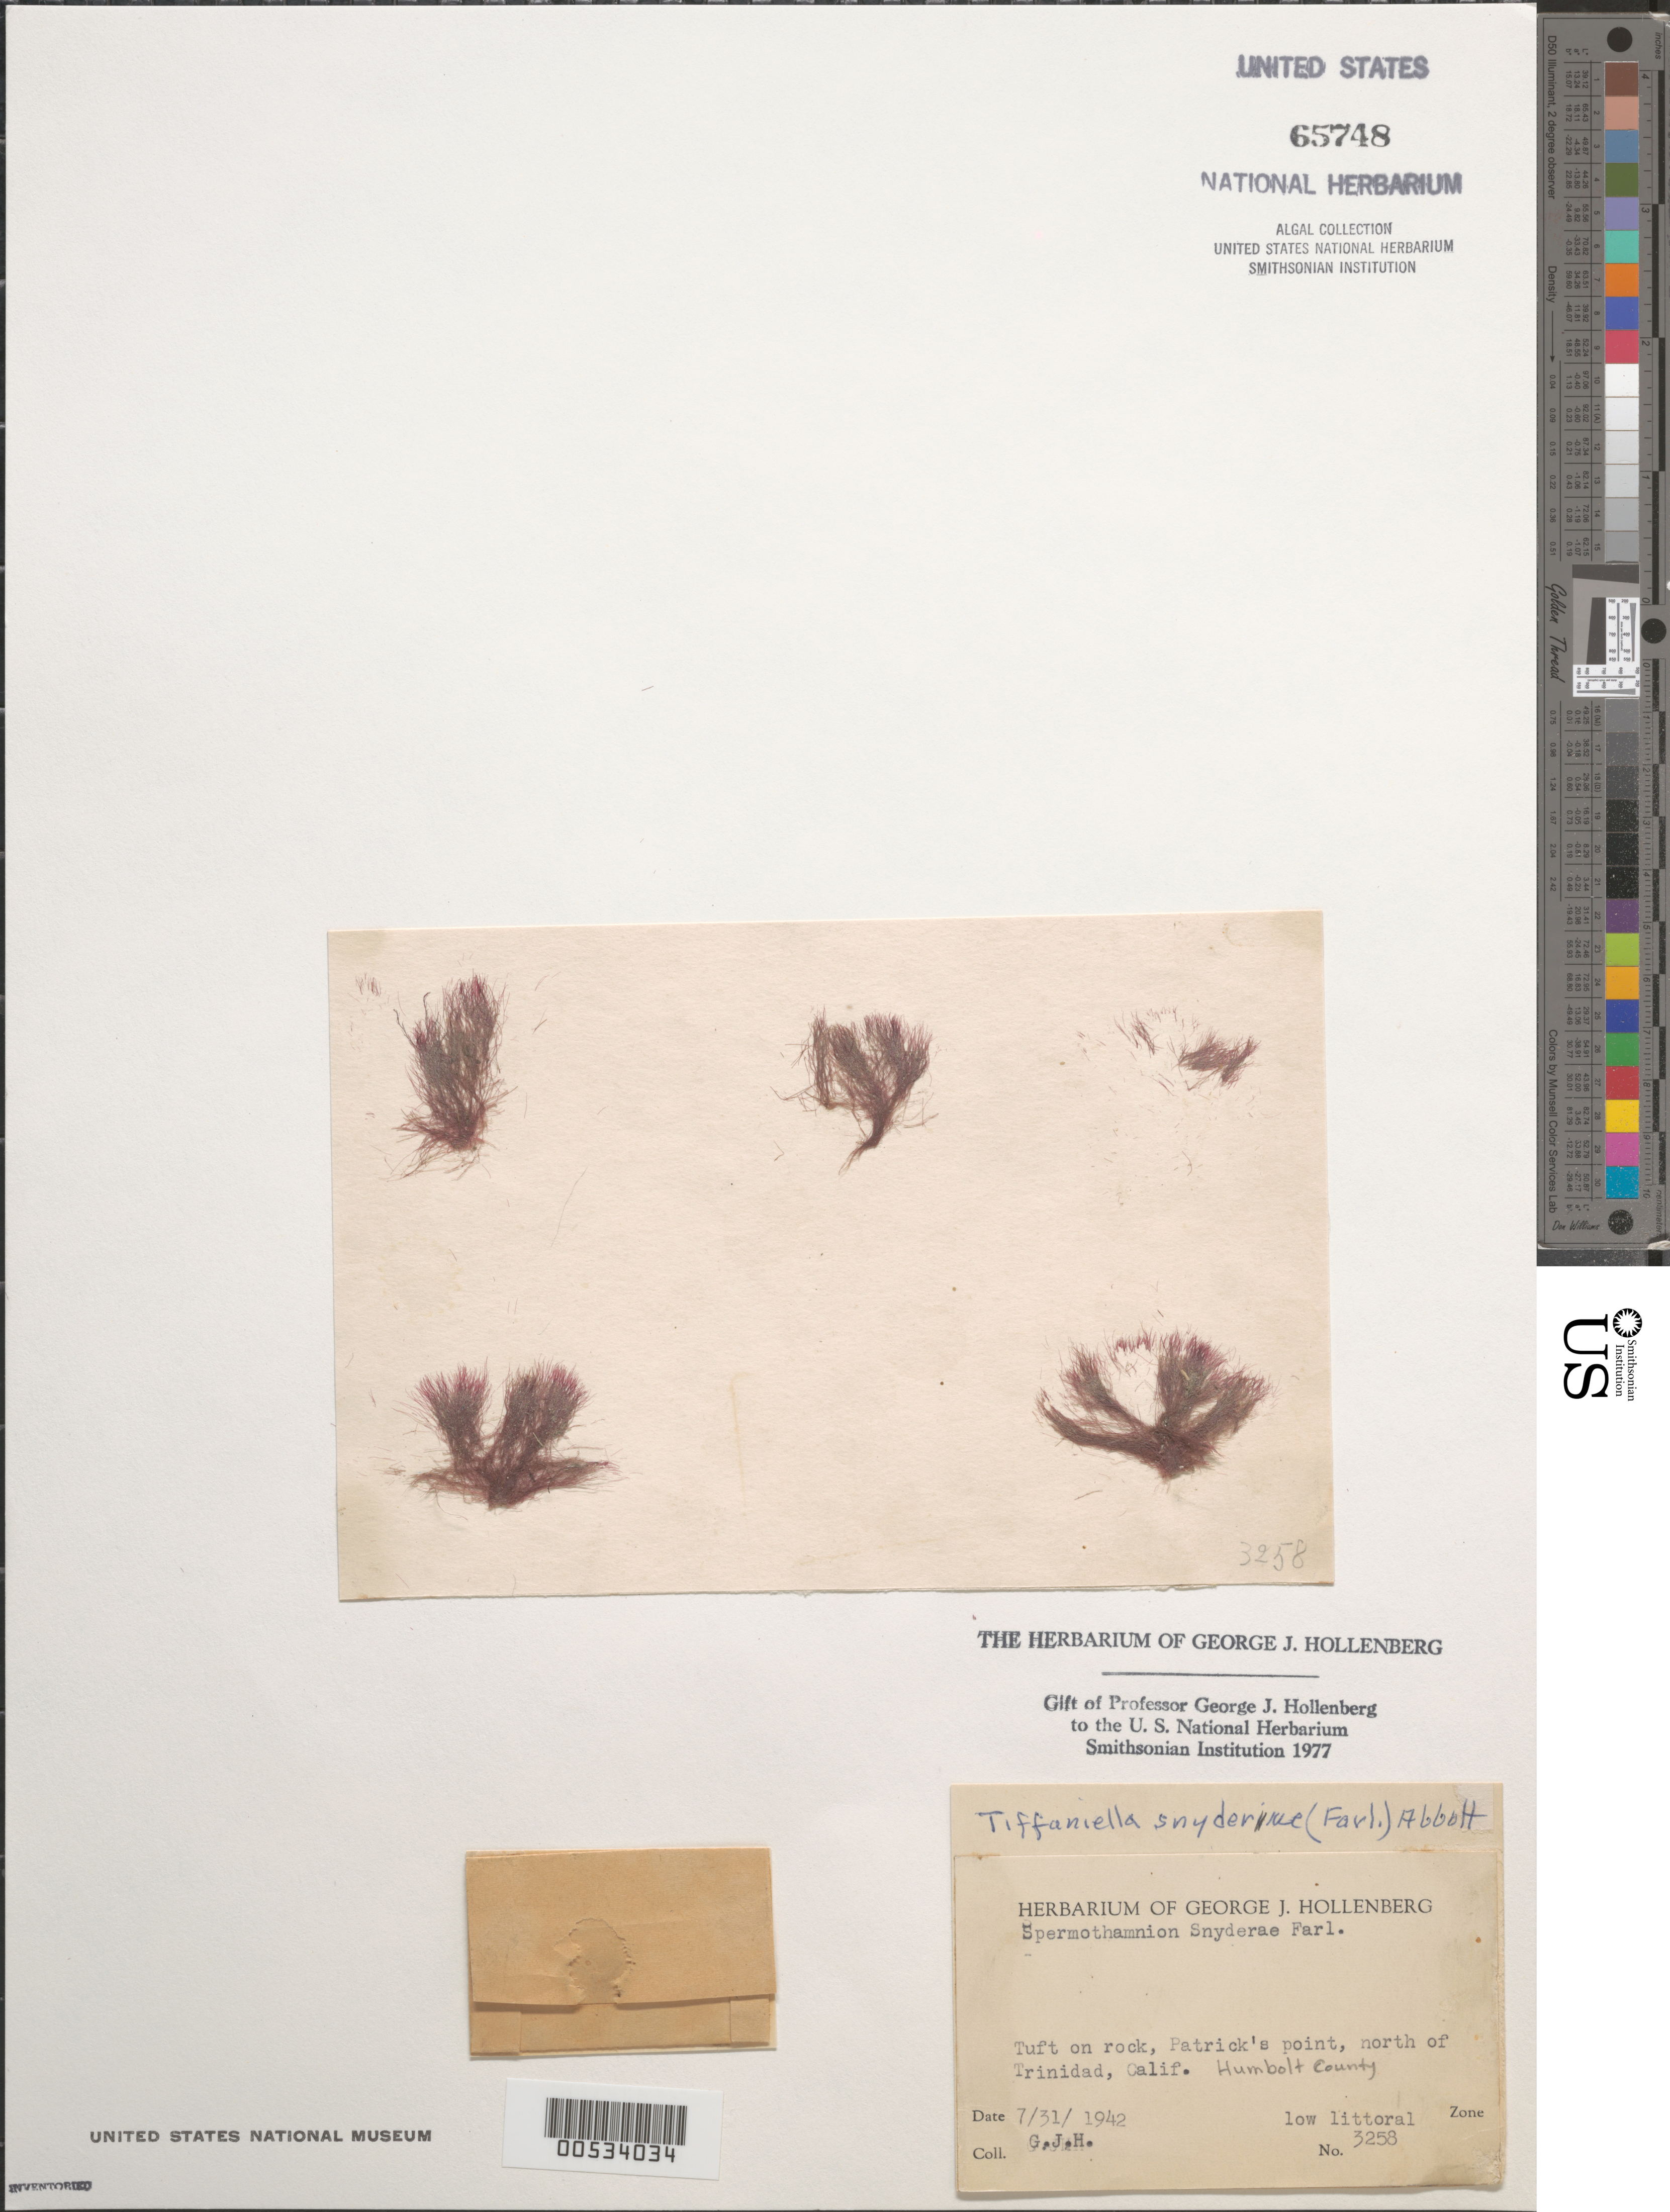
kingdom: Plantae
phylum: Rhodophyta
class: Florideophyceae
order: Ceramiales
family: Wrangeliaceae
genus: Tiffaniella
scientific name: Tiffaniella snyderae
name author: (Farl.) I.A. Abbott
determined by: Hollenberg, George J.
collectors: G. Hollenberg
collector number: GJH 3258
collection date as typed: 31 Jul 1942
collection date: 1942-07-31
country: United States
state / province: California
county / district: Humboldt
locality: Patrick's Point, north of Trinidad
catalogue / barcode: US 65748